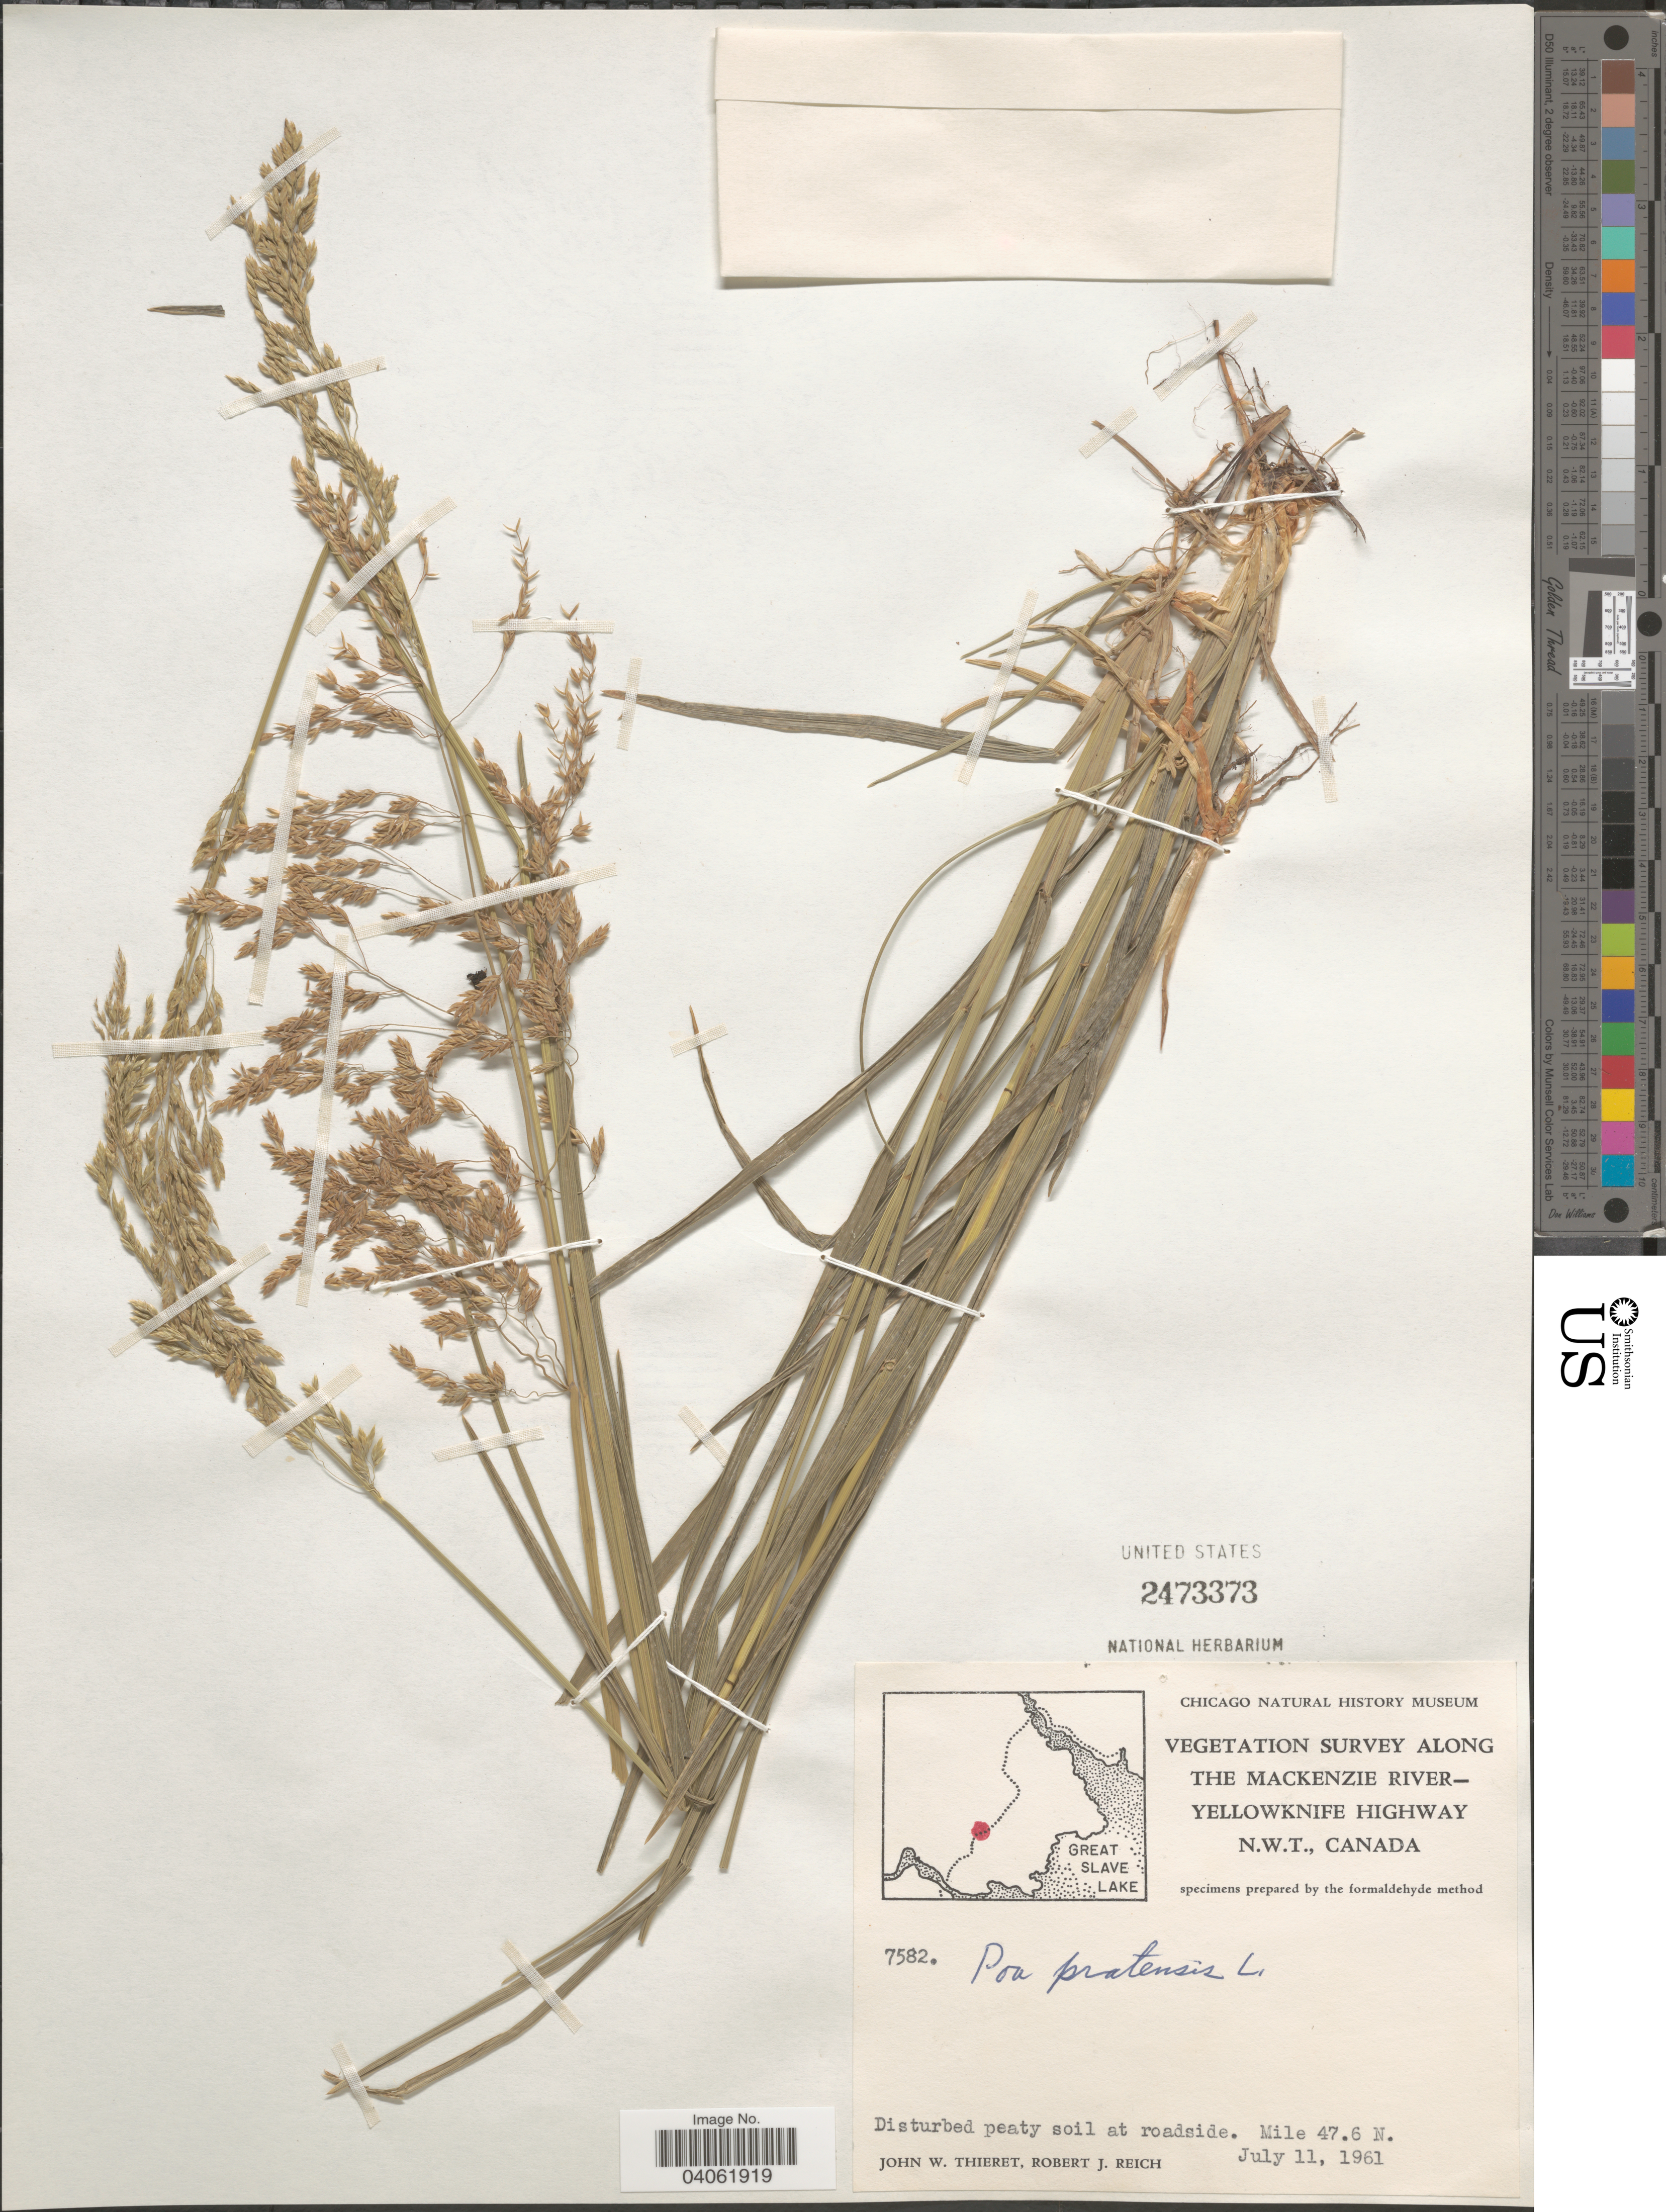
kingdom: Plantae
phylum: Tracheophyta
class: Liliopsida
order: Poales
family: Poaceae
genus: Poa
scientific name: Poa pratensis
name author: L.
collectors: J. W. Thieret & R. Reich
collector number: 7582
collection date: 1961-07-11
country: Canada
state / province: Northwest Territories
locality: Along the Mackenzie River-Yellowknife Highway. N.W.T. Mile 47.6 N.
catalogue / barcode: US 2473373